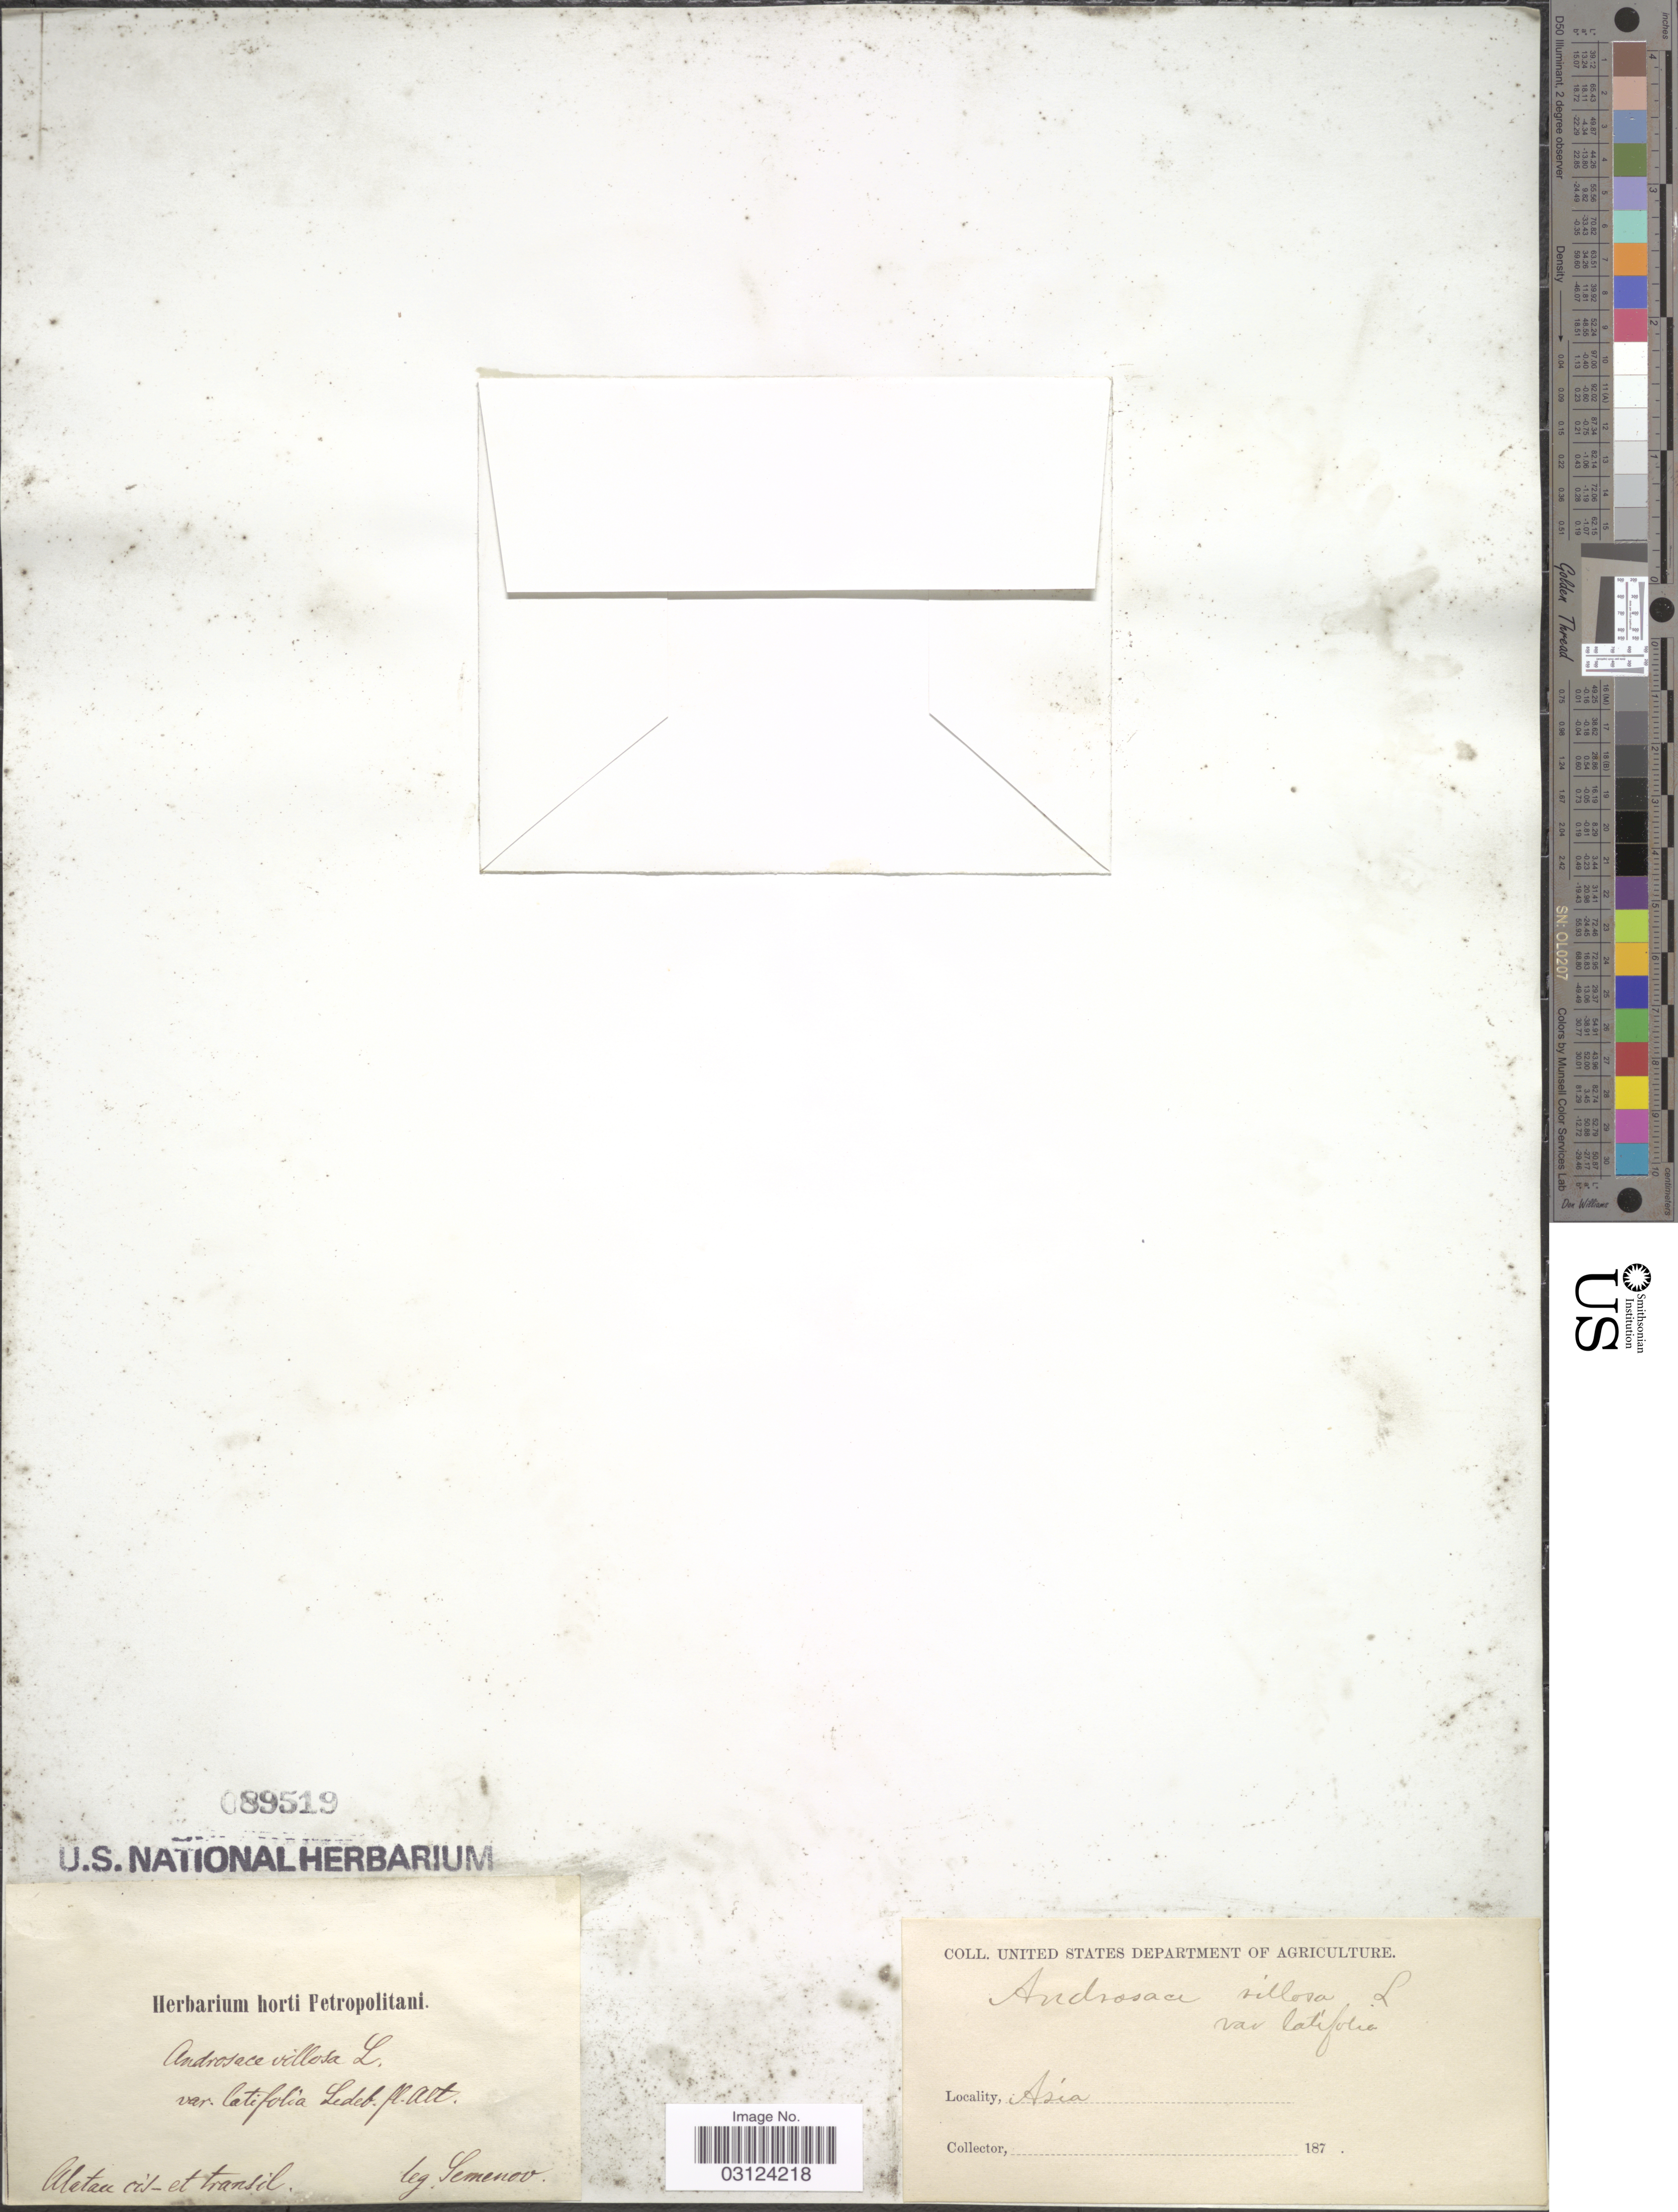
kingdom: Plantae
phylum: Tracheophyta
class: Magnoliopsida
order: Ericales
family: Primulaceae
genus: Androsace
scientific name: Androsace villosa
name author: L.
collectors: -- Semenov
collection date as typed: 187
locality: Asia, Alatau cis- et transil.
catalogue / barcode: US 89519